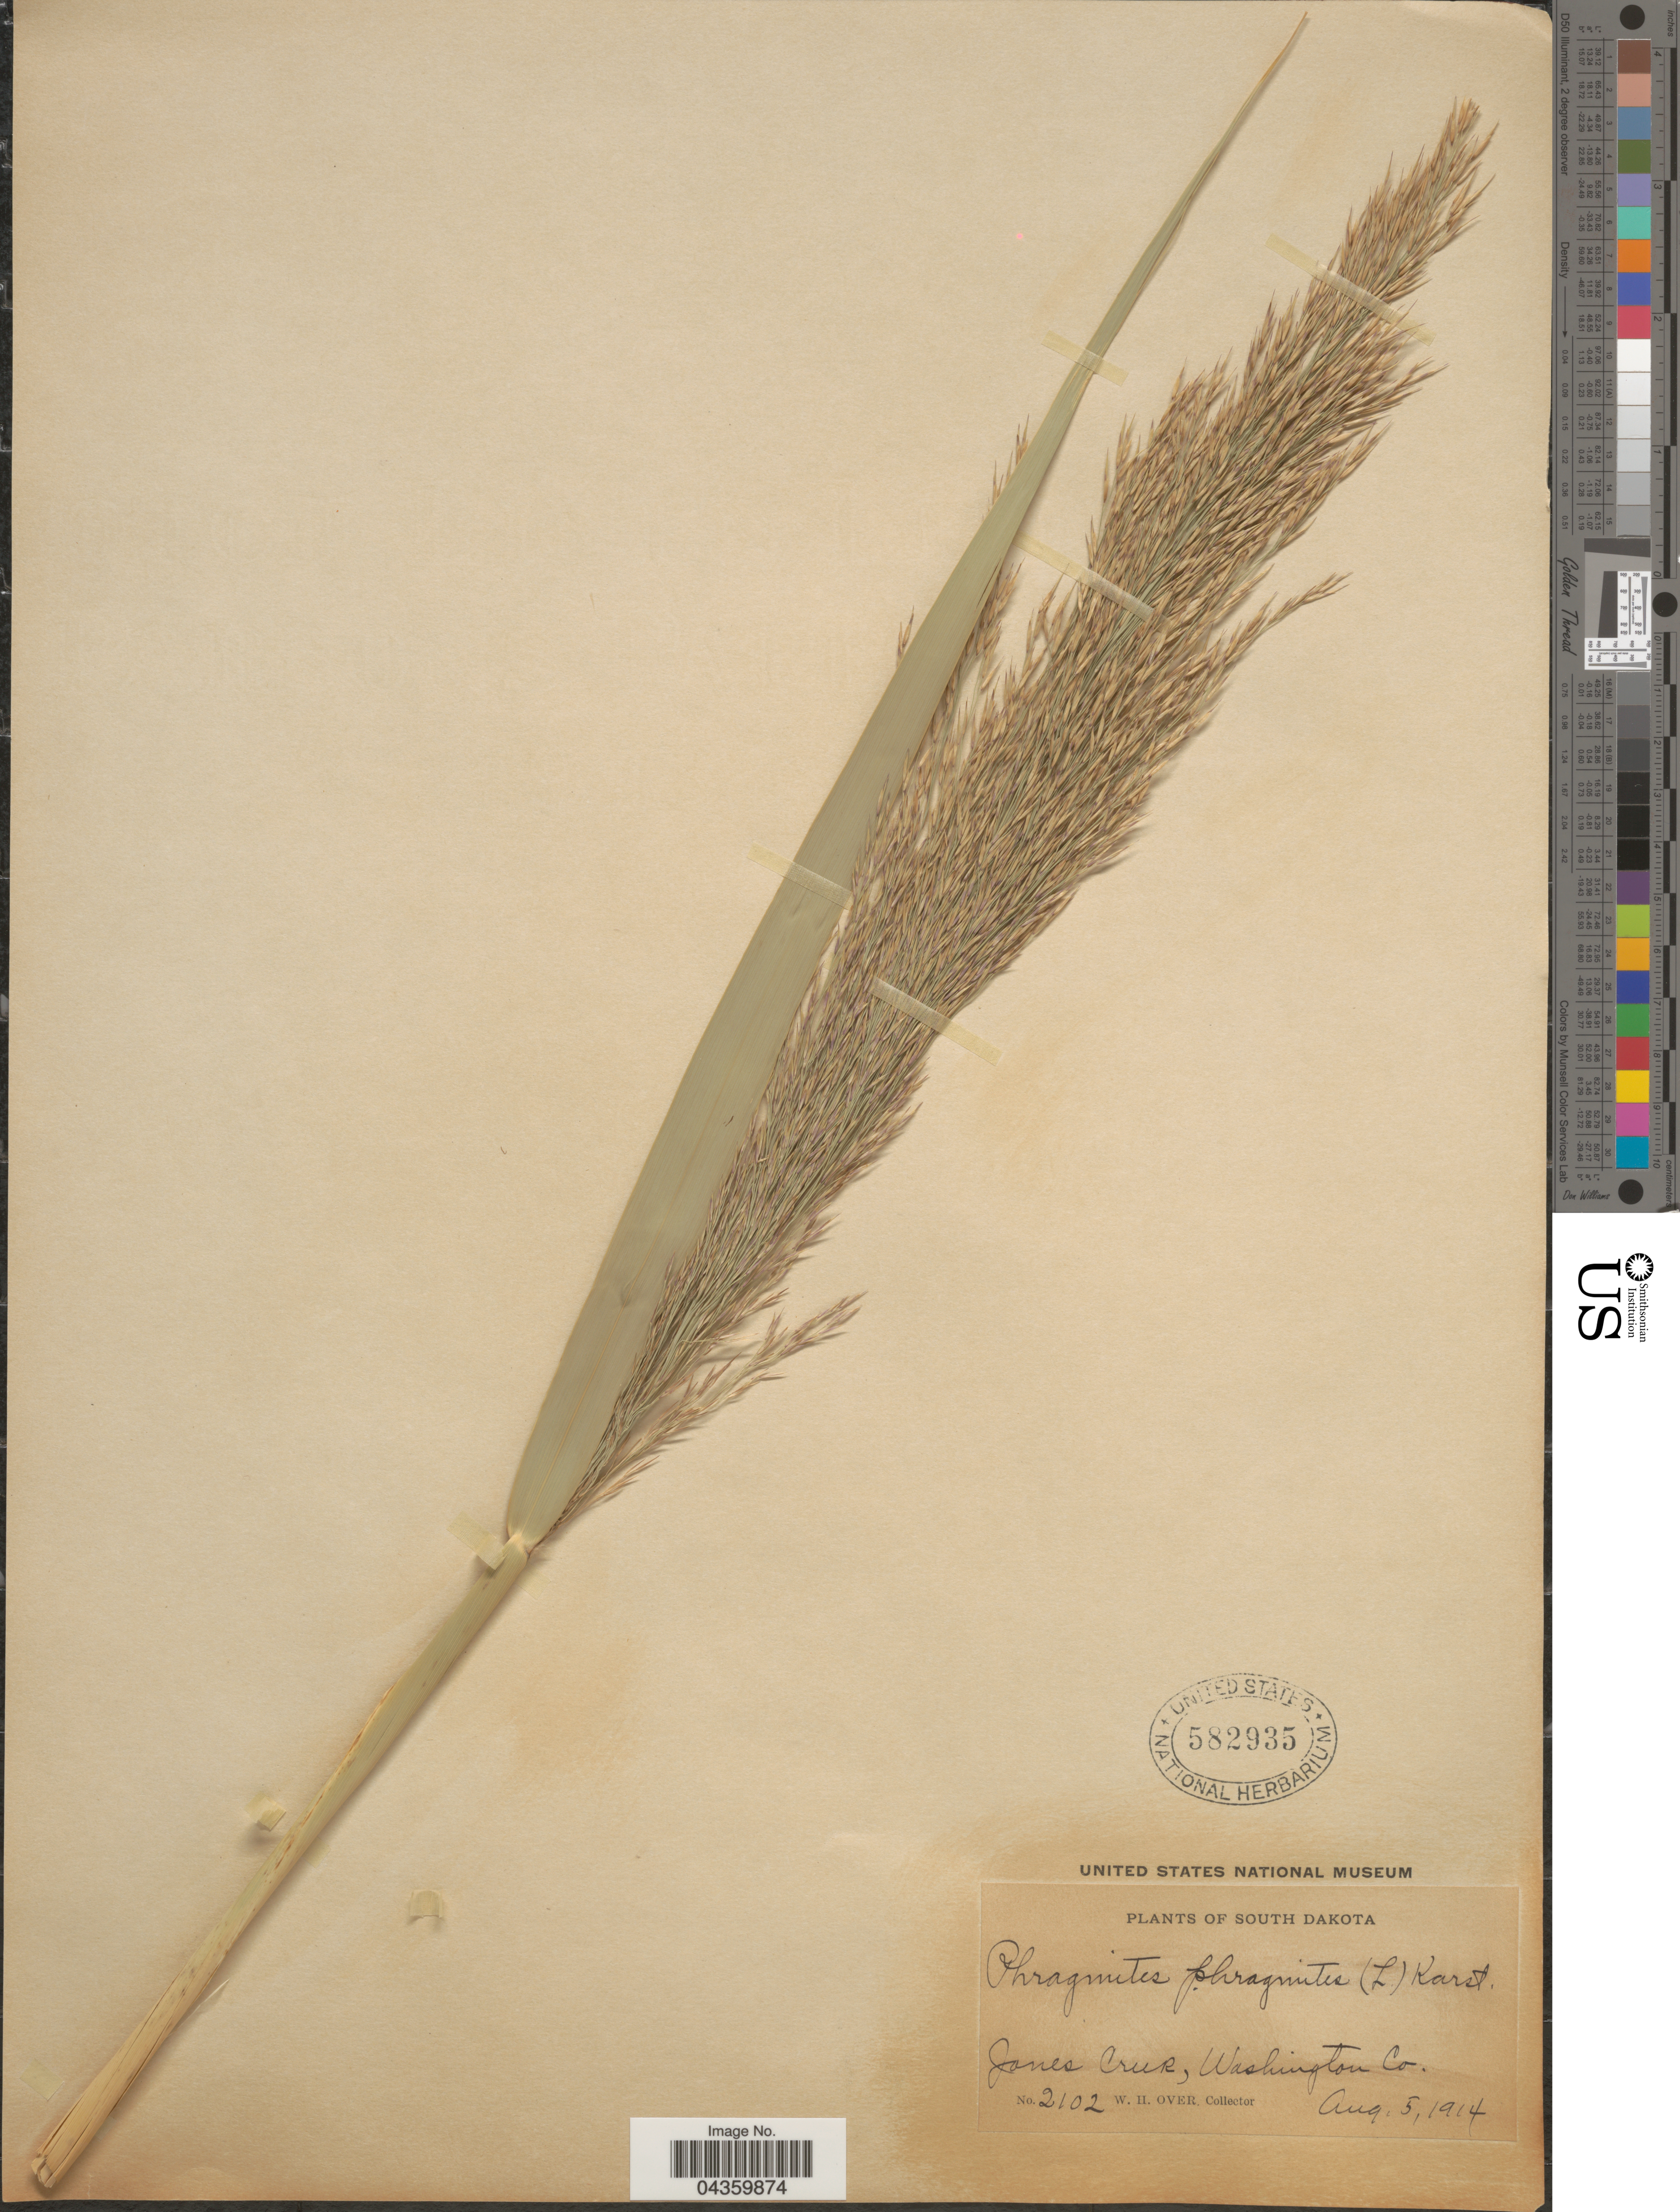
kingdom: Plantae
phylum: Tracheophyta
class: Liliopsida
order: Poales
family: Poaceae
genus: Phragmites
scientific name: Phragmites australis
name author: (Cav.) Trin. ex Steud.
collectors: W. Over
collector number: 2102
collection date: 1914-08-05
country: United States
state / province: South Dakota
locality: Jones Creek, Washington Co.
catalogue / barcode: US 582935